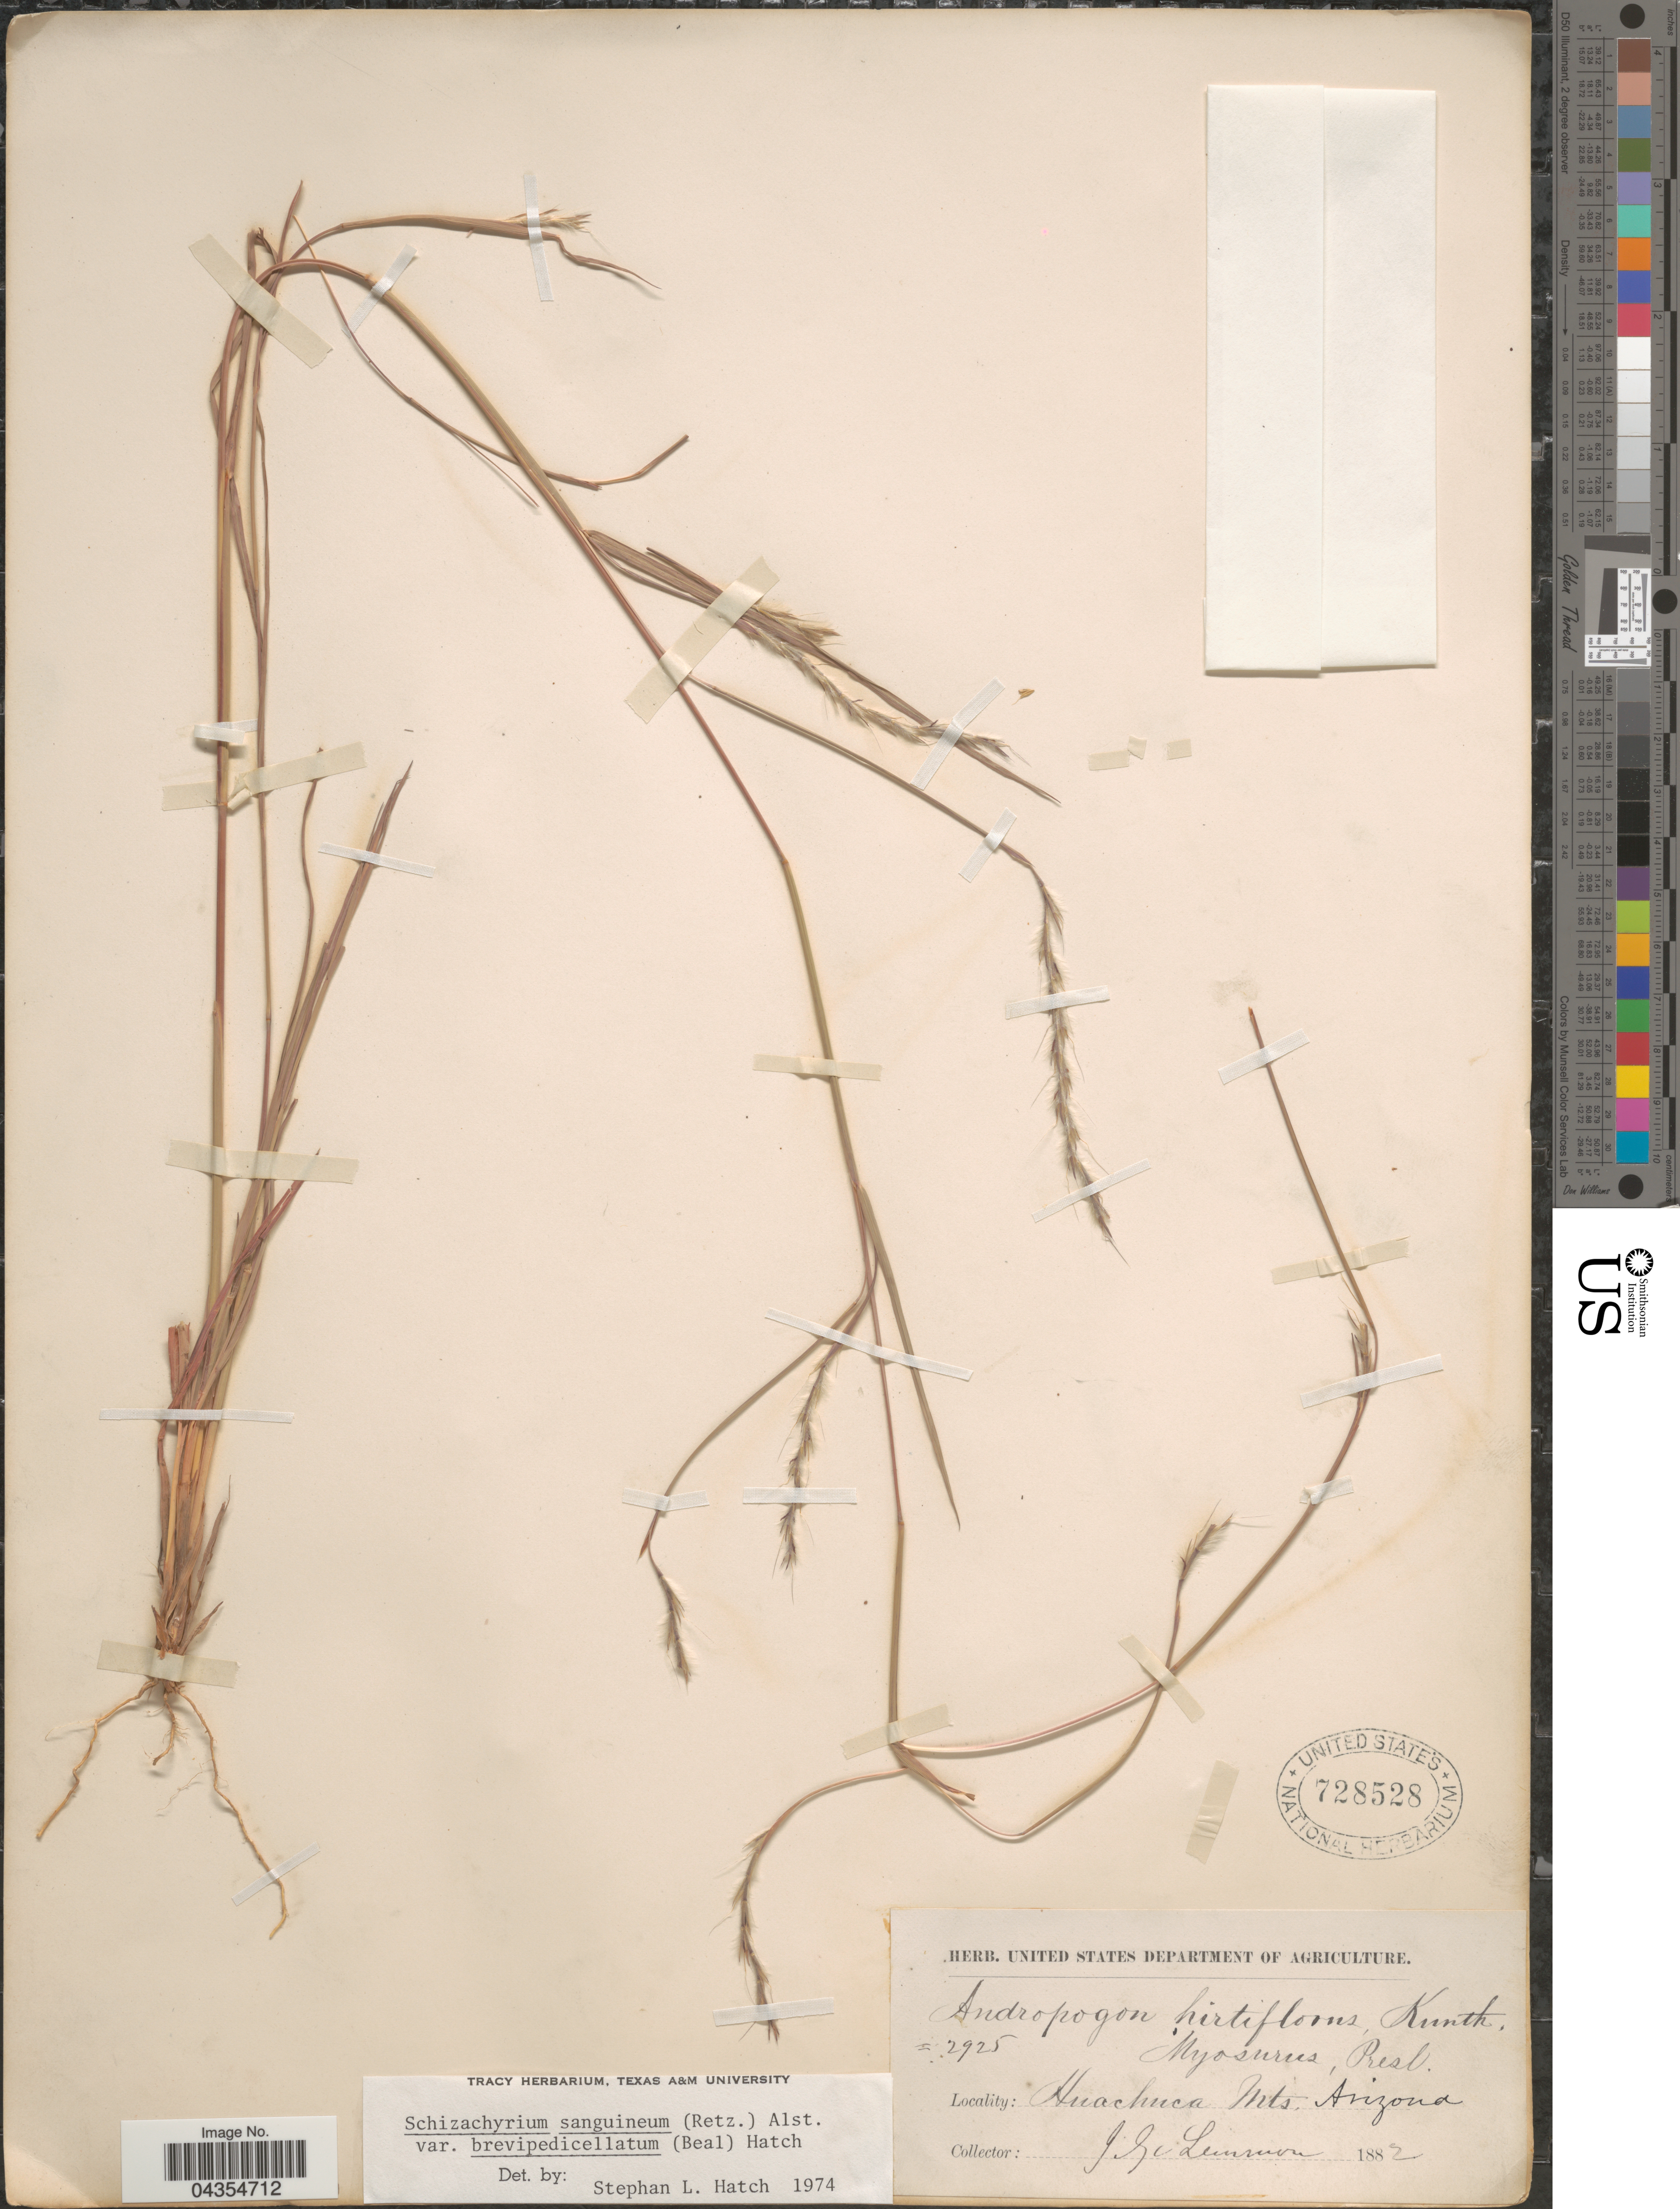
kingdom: Plantae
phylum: Tracheophyta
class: Liliopsida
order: Poales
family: Poaceae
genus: Schizachyrium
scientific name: Schizachyrium sanguineum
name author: (Retz.) Alston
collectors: J. Lemmon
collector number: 2925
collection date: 1882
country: United States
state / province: Arizona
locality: Huachuca Mts.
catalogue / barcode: US 728528